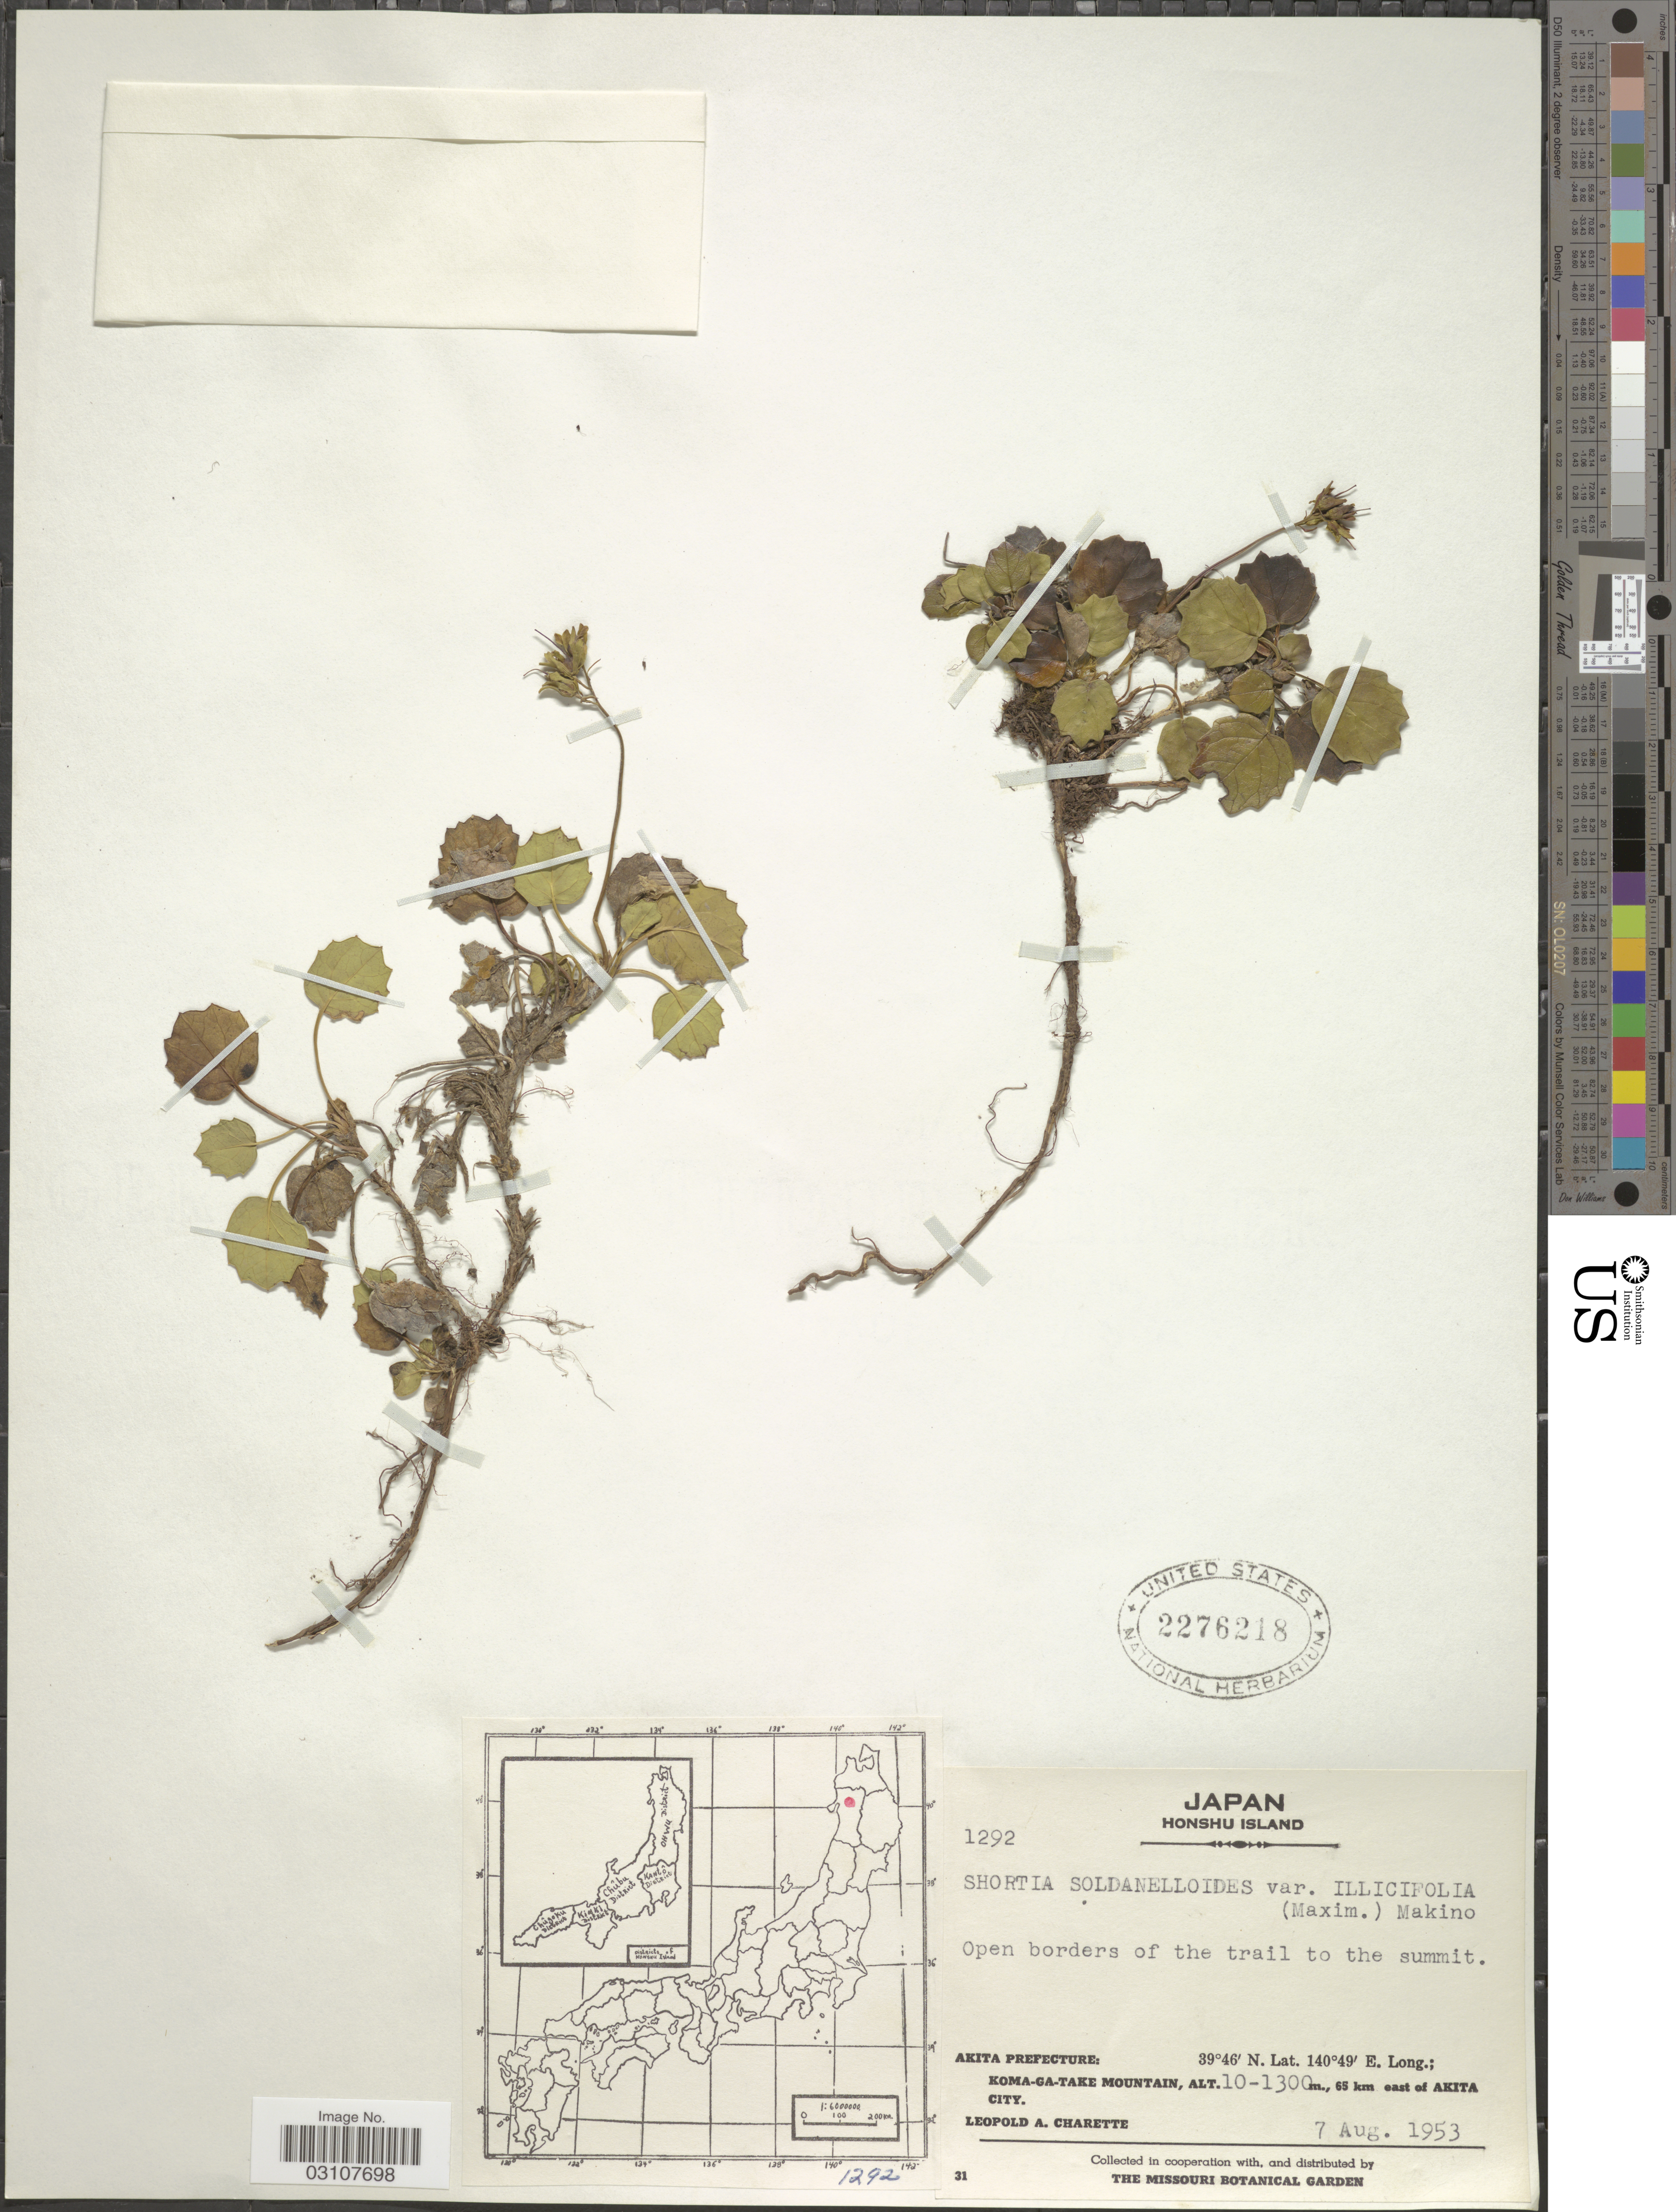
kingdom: Plantae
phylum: Tracheophyta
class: Magnoliopsida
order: Ericales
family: Diapensiaceae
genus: Shortia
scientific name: Shortia soldanelloides var. ilicifolius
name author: (Maxim.) Makino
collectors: L. A. Charette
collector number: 1292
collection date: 1953-08-07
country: Japan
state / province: Akita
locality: Honshu Island. Akita Prefecture. Koma-Ga-Take Mountain, 65 km east of Akita City.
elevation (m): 10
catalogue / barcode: US 2276218